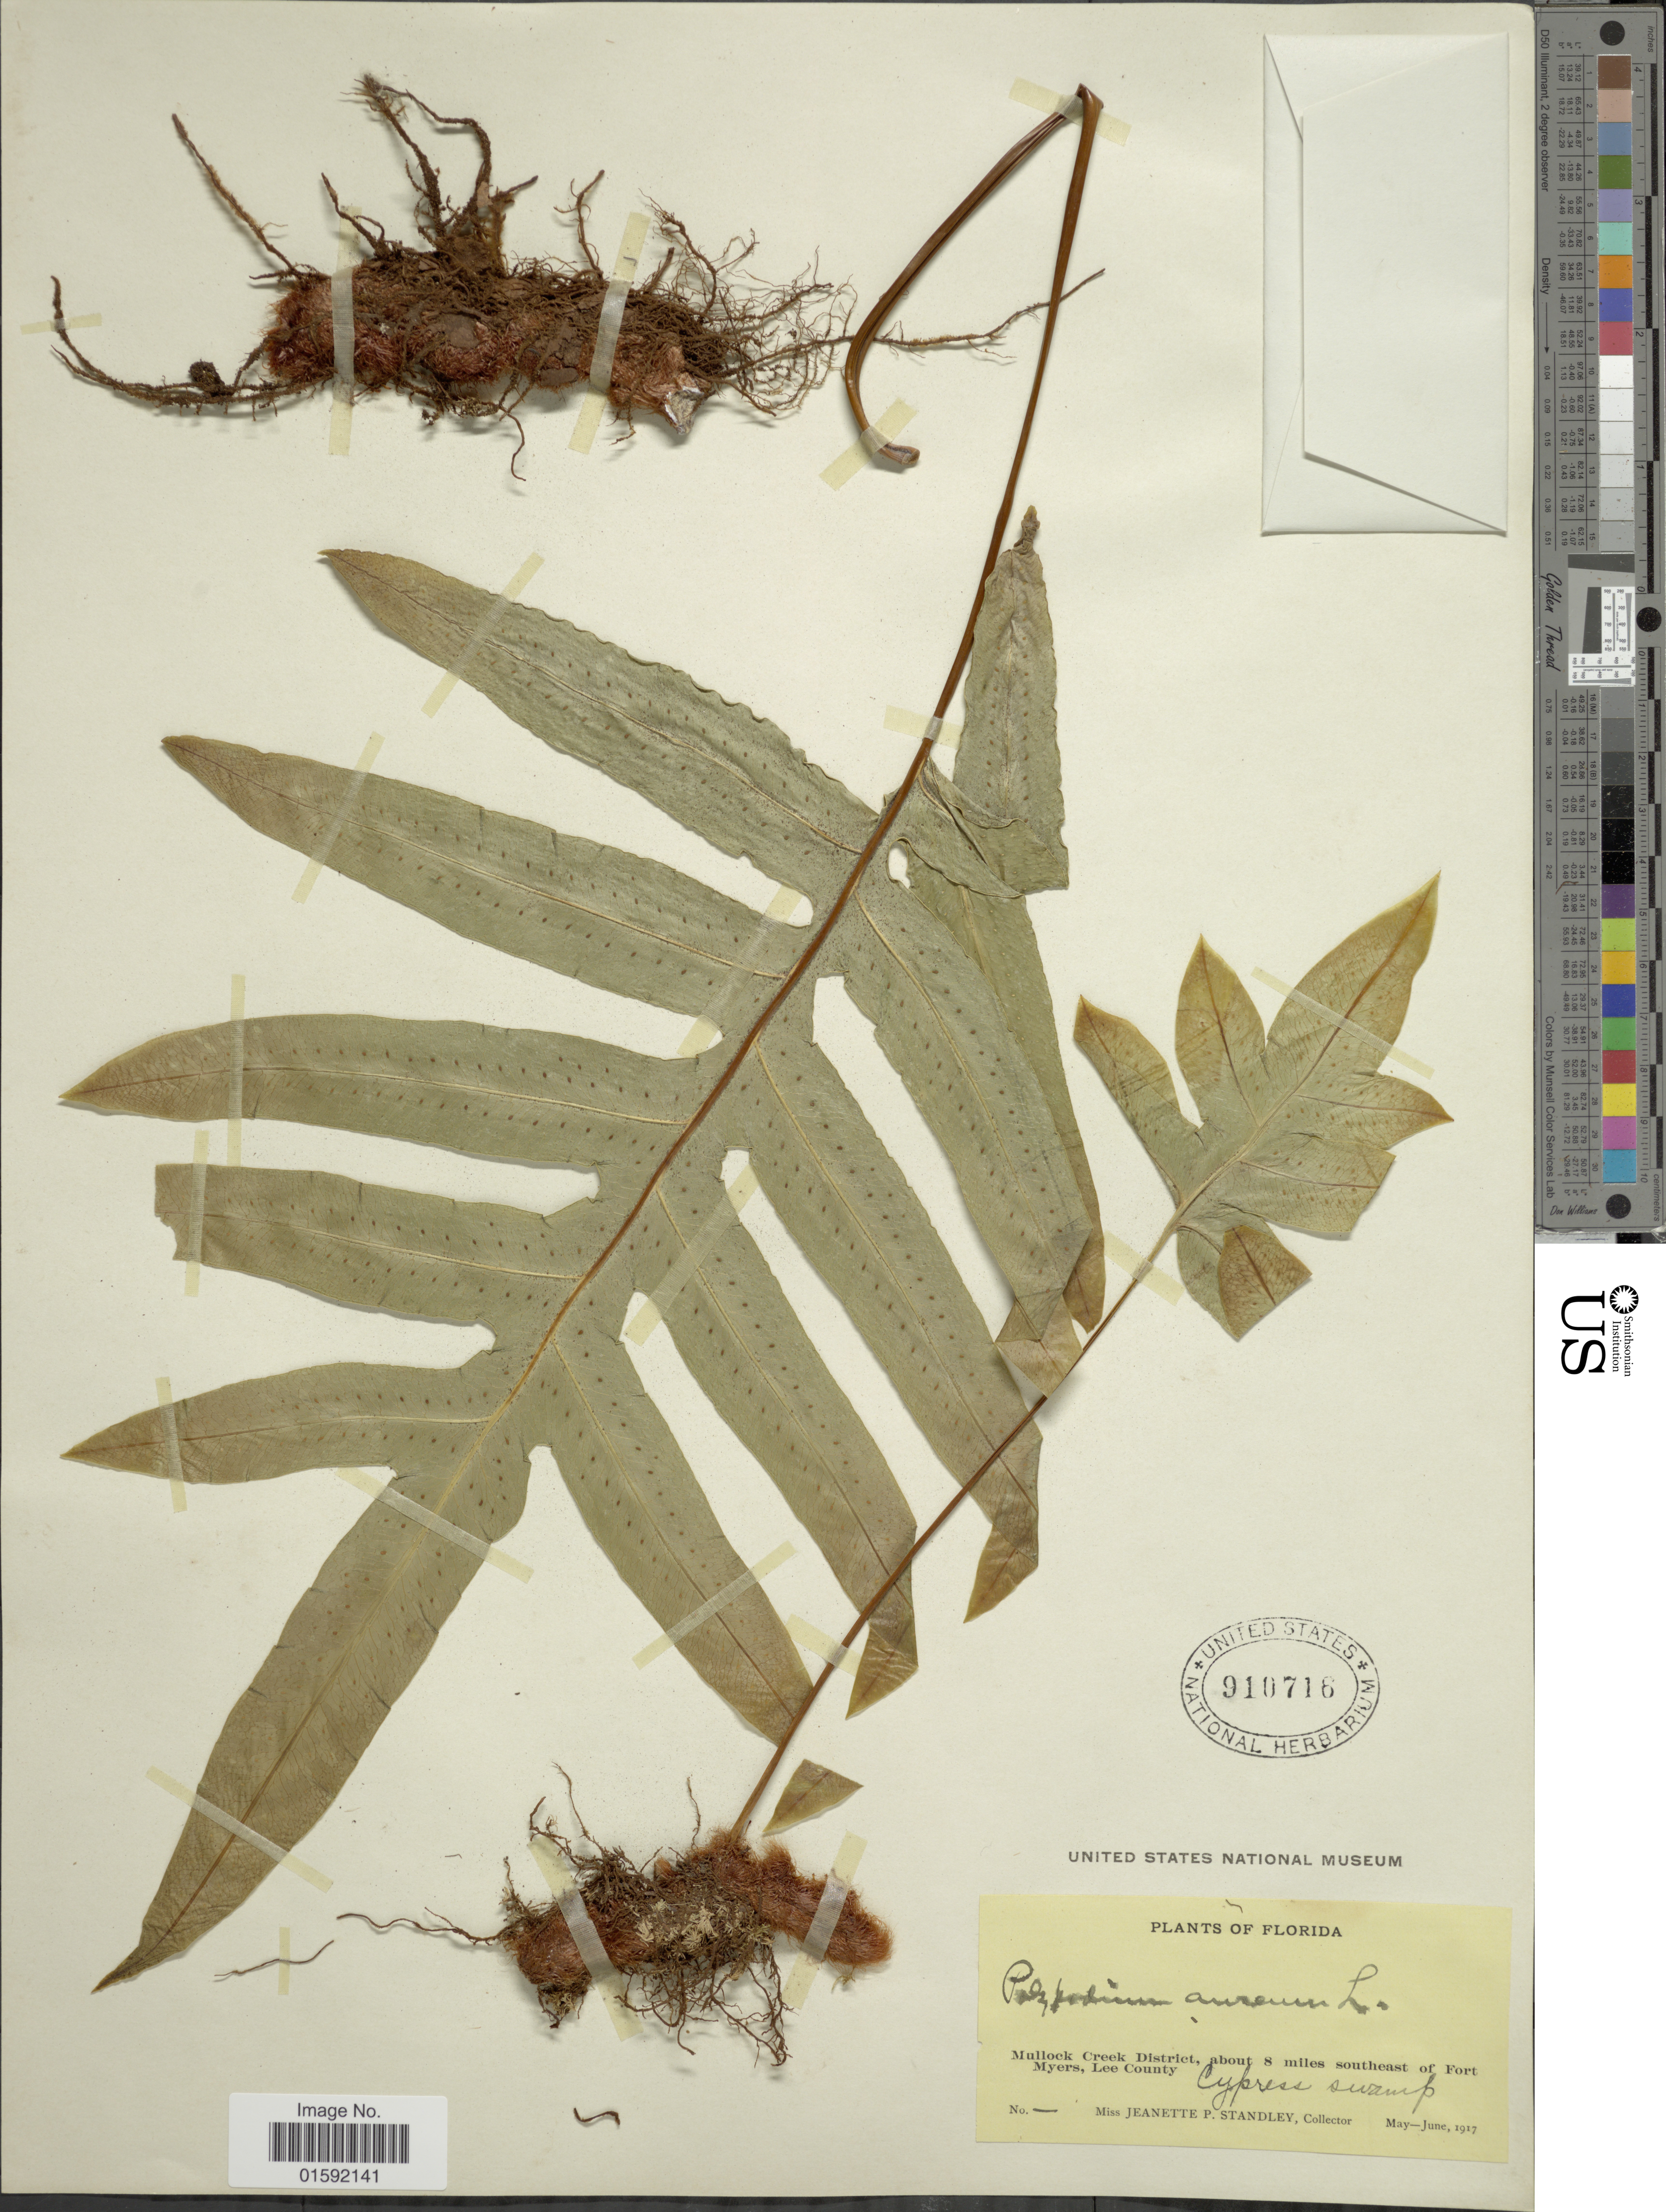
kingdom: Plantae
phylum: Tracheophyta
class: Polypodiopsida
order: Polypodiales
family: Polypodiaceae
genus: Phlebodium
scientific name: Phlebodium areolatum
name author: (Humb. & Bonap. ex Willd.) J. Sm.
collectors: J. P. Standley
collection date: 1917-05/1917-06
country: United States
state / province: Florida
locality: Mullock Creek District, about 8 miles southeast of Fort Myers, Lee County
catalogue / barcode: US 910716